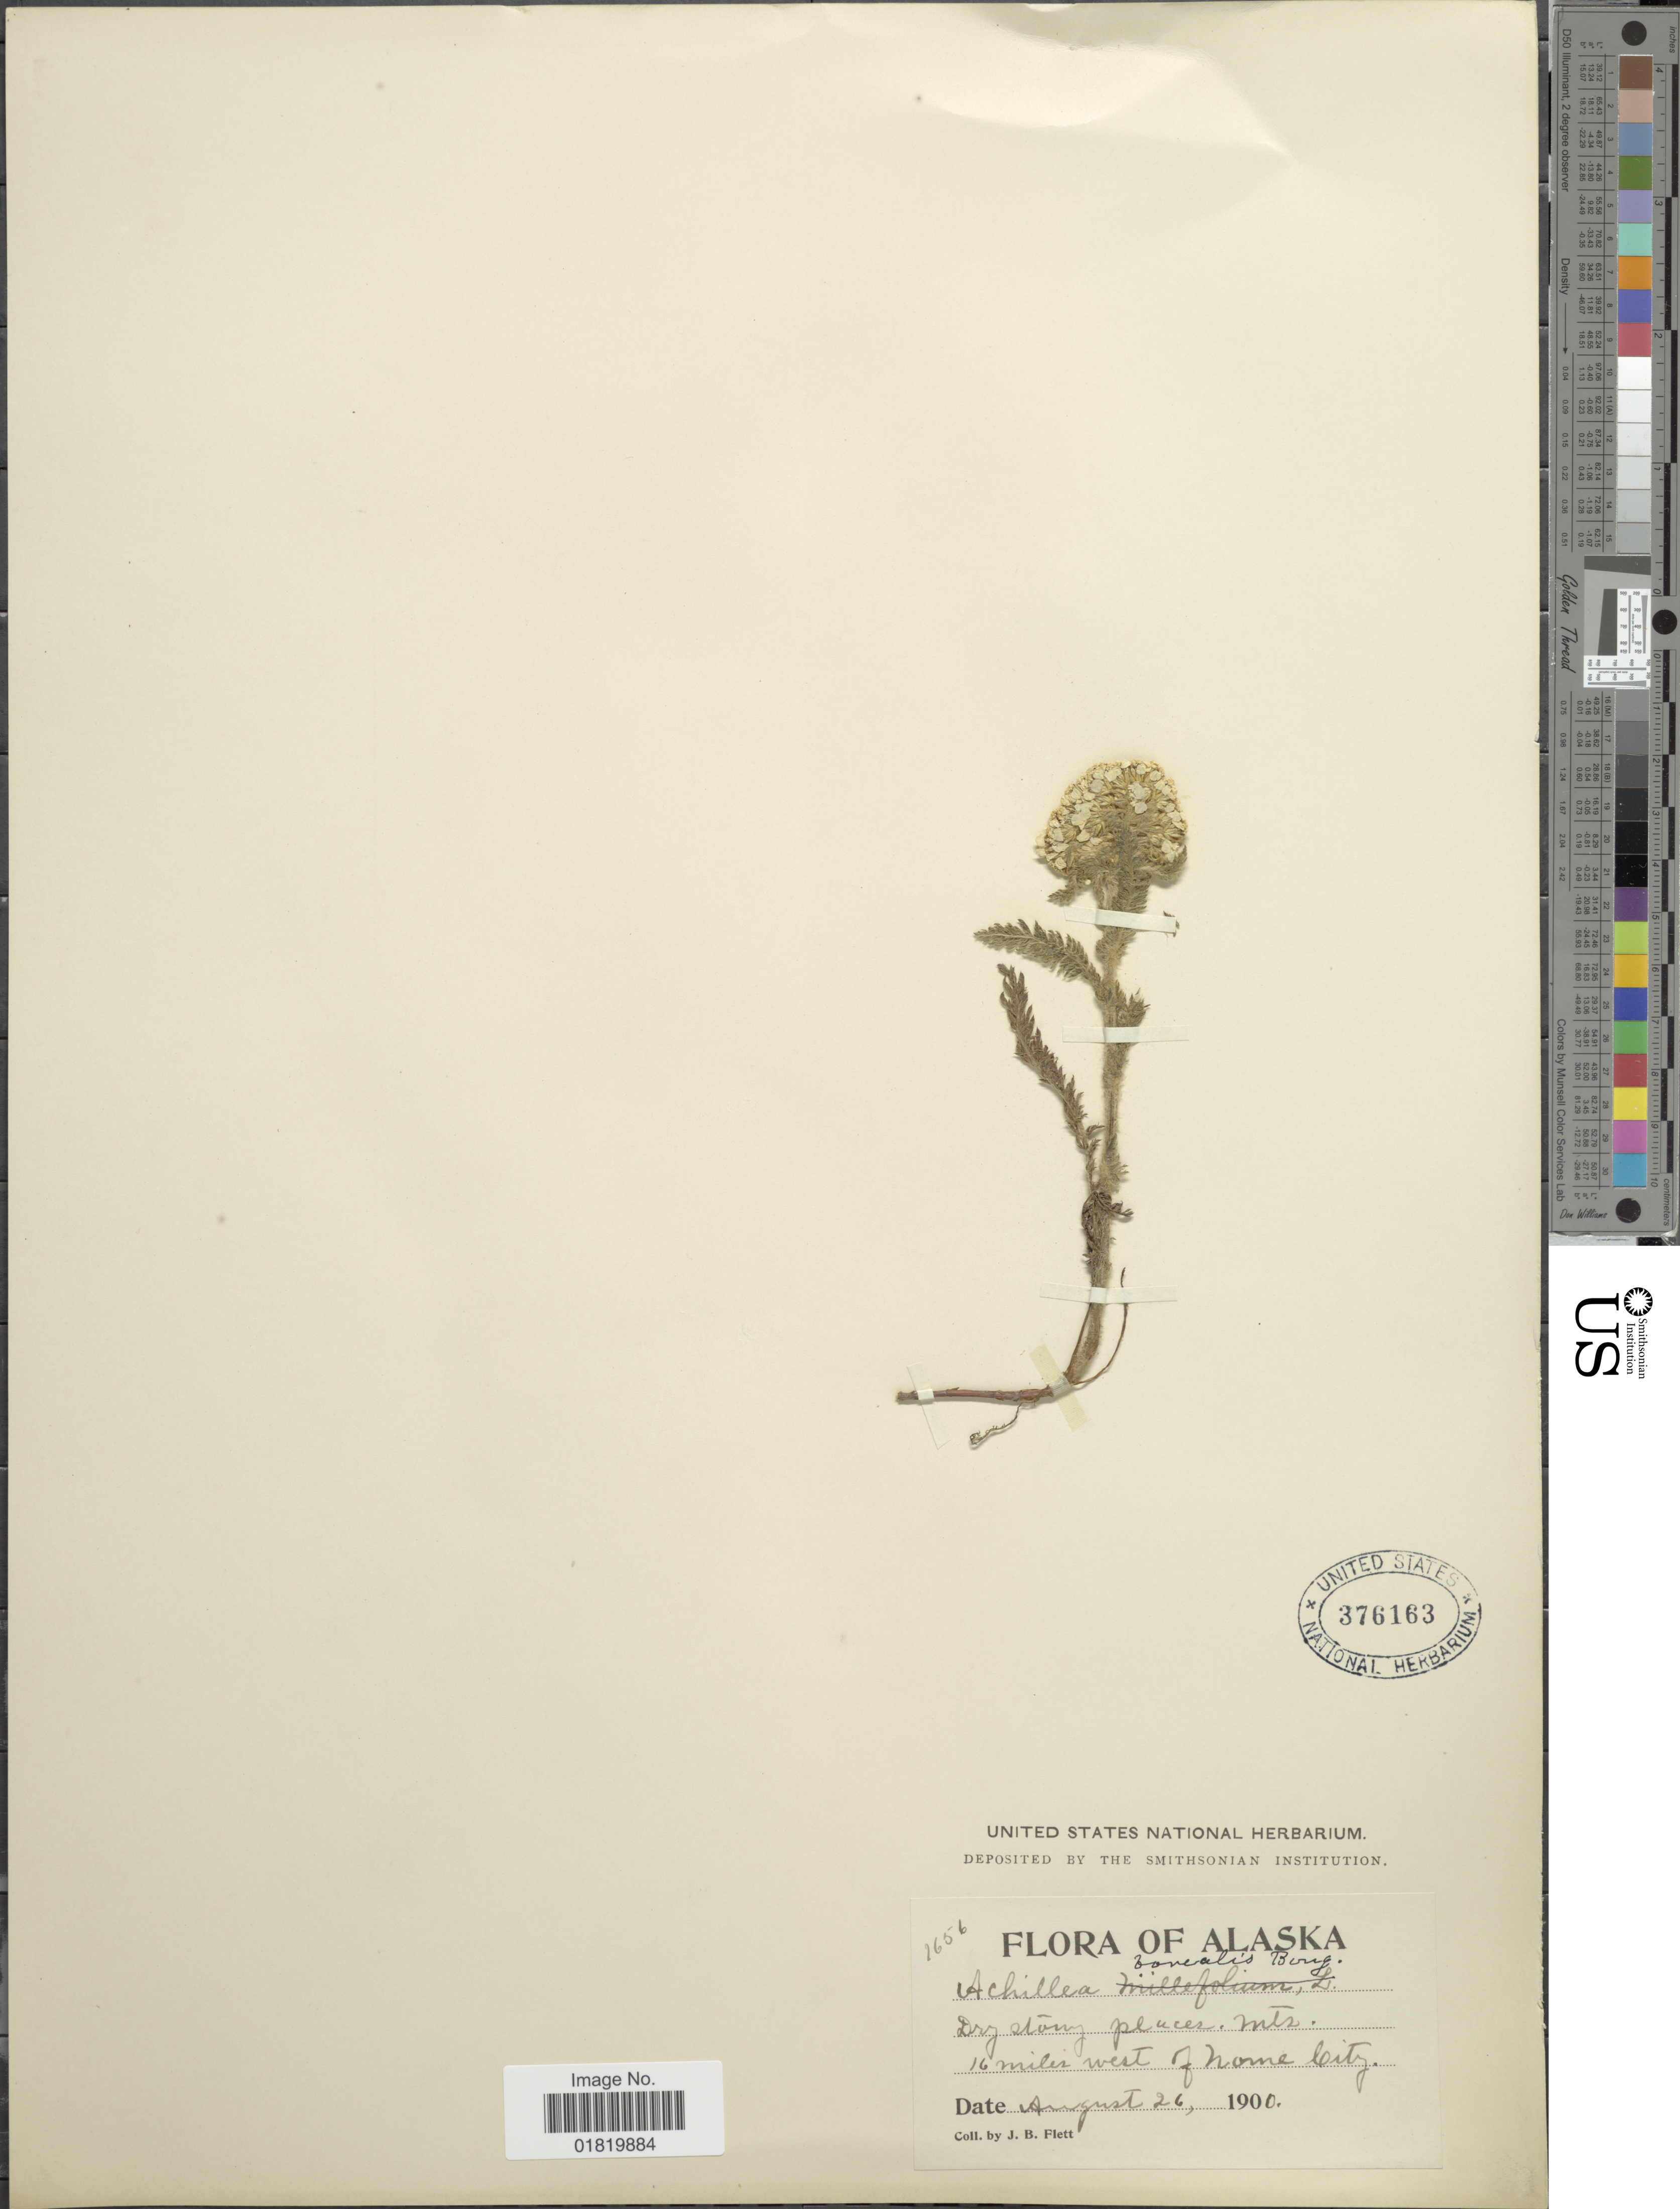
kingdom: Plantae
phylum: Tracheophyta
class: Magnoliopsida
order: Asterales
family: Asteraceae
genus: Achillea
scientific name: Achillea borealis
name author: Bong.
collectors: J. Flett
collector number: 1656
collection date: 1900-08-26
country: United States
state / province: Alaska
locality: Dry stony places. Mts. 16 miles west of Nome City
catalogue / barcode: US 376163